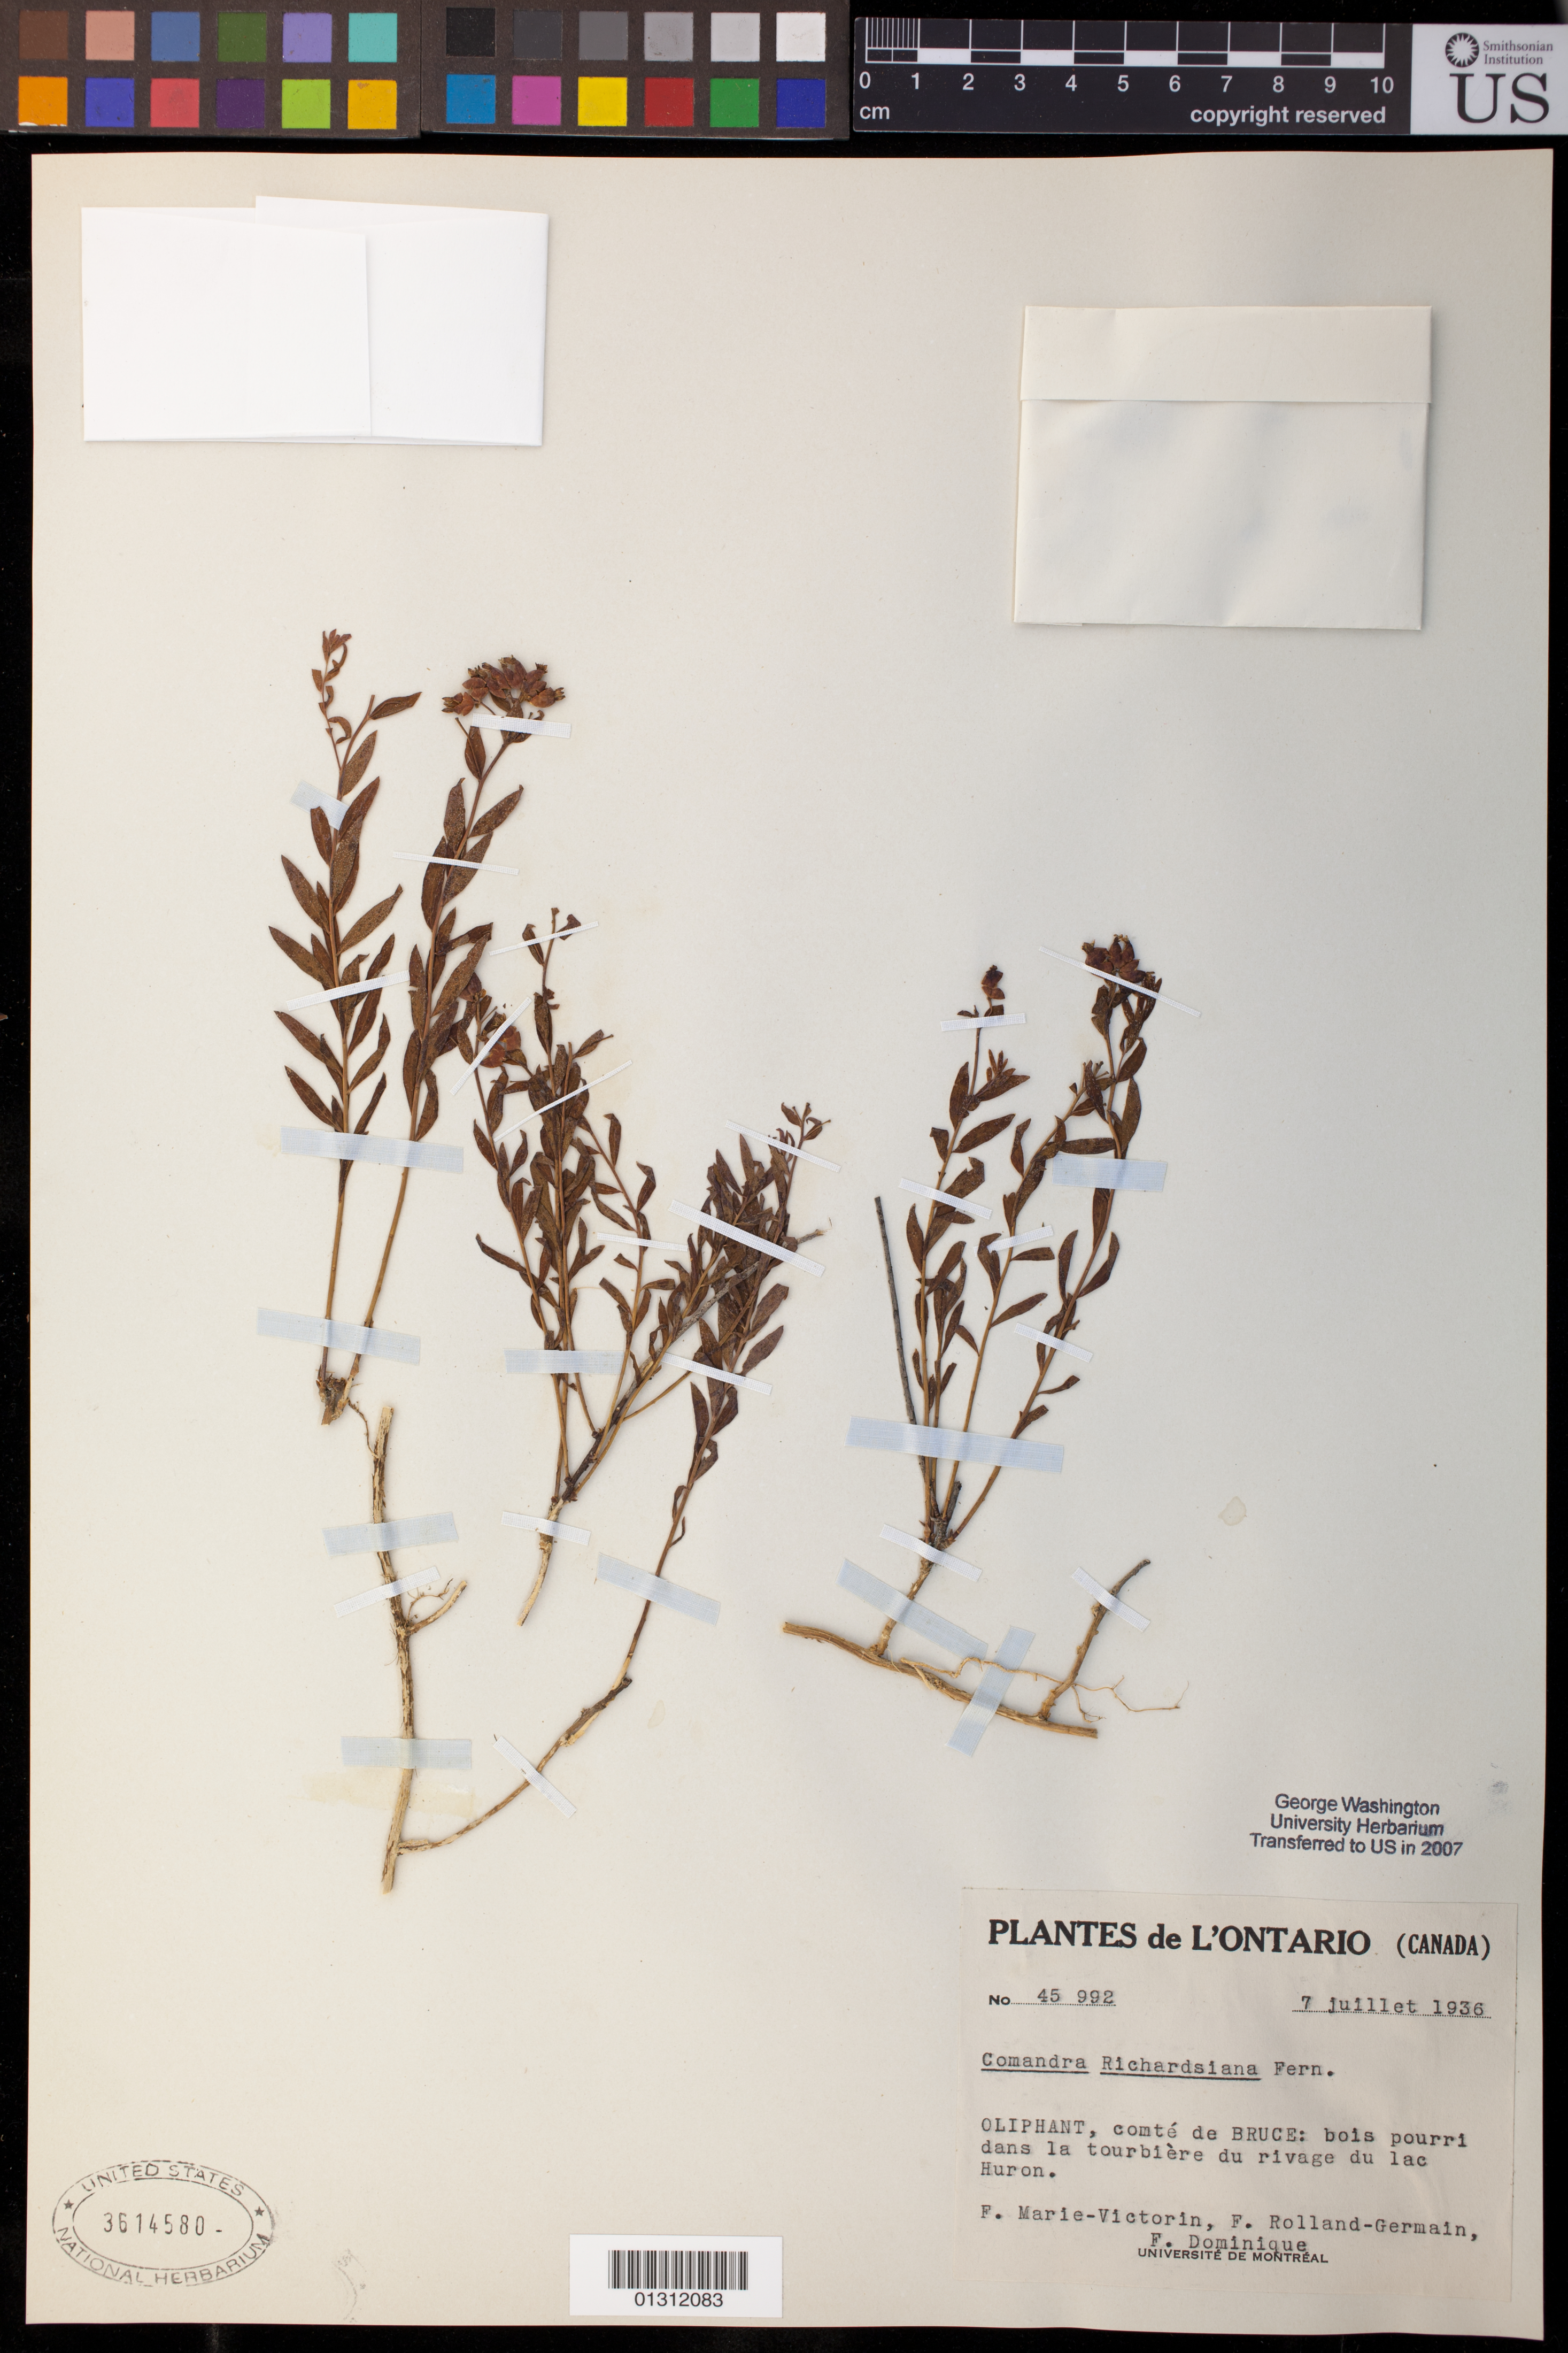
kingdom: Plantae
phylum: Tracheophyta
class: Magnoliopsida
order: Santalales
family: Comandraceae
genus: Comandra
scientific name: Comandra richardsiana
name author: Fernald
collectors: F. Marie-Victorin, Rolland-Germain & F. Dominique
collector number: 45 992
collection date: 1936-07-07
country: Canada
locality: Oliphant, comte de Bruce: bois pourri dans la tourbiere du rivate du lac Huron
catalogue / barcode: US 3614580